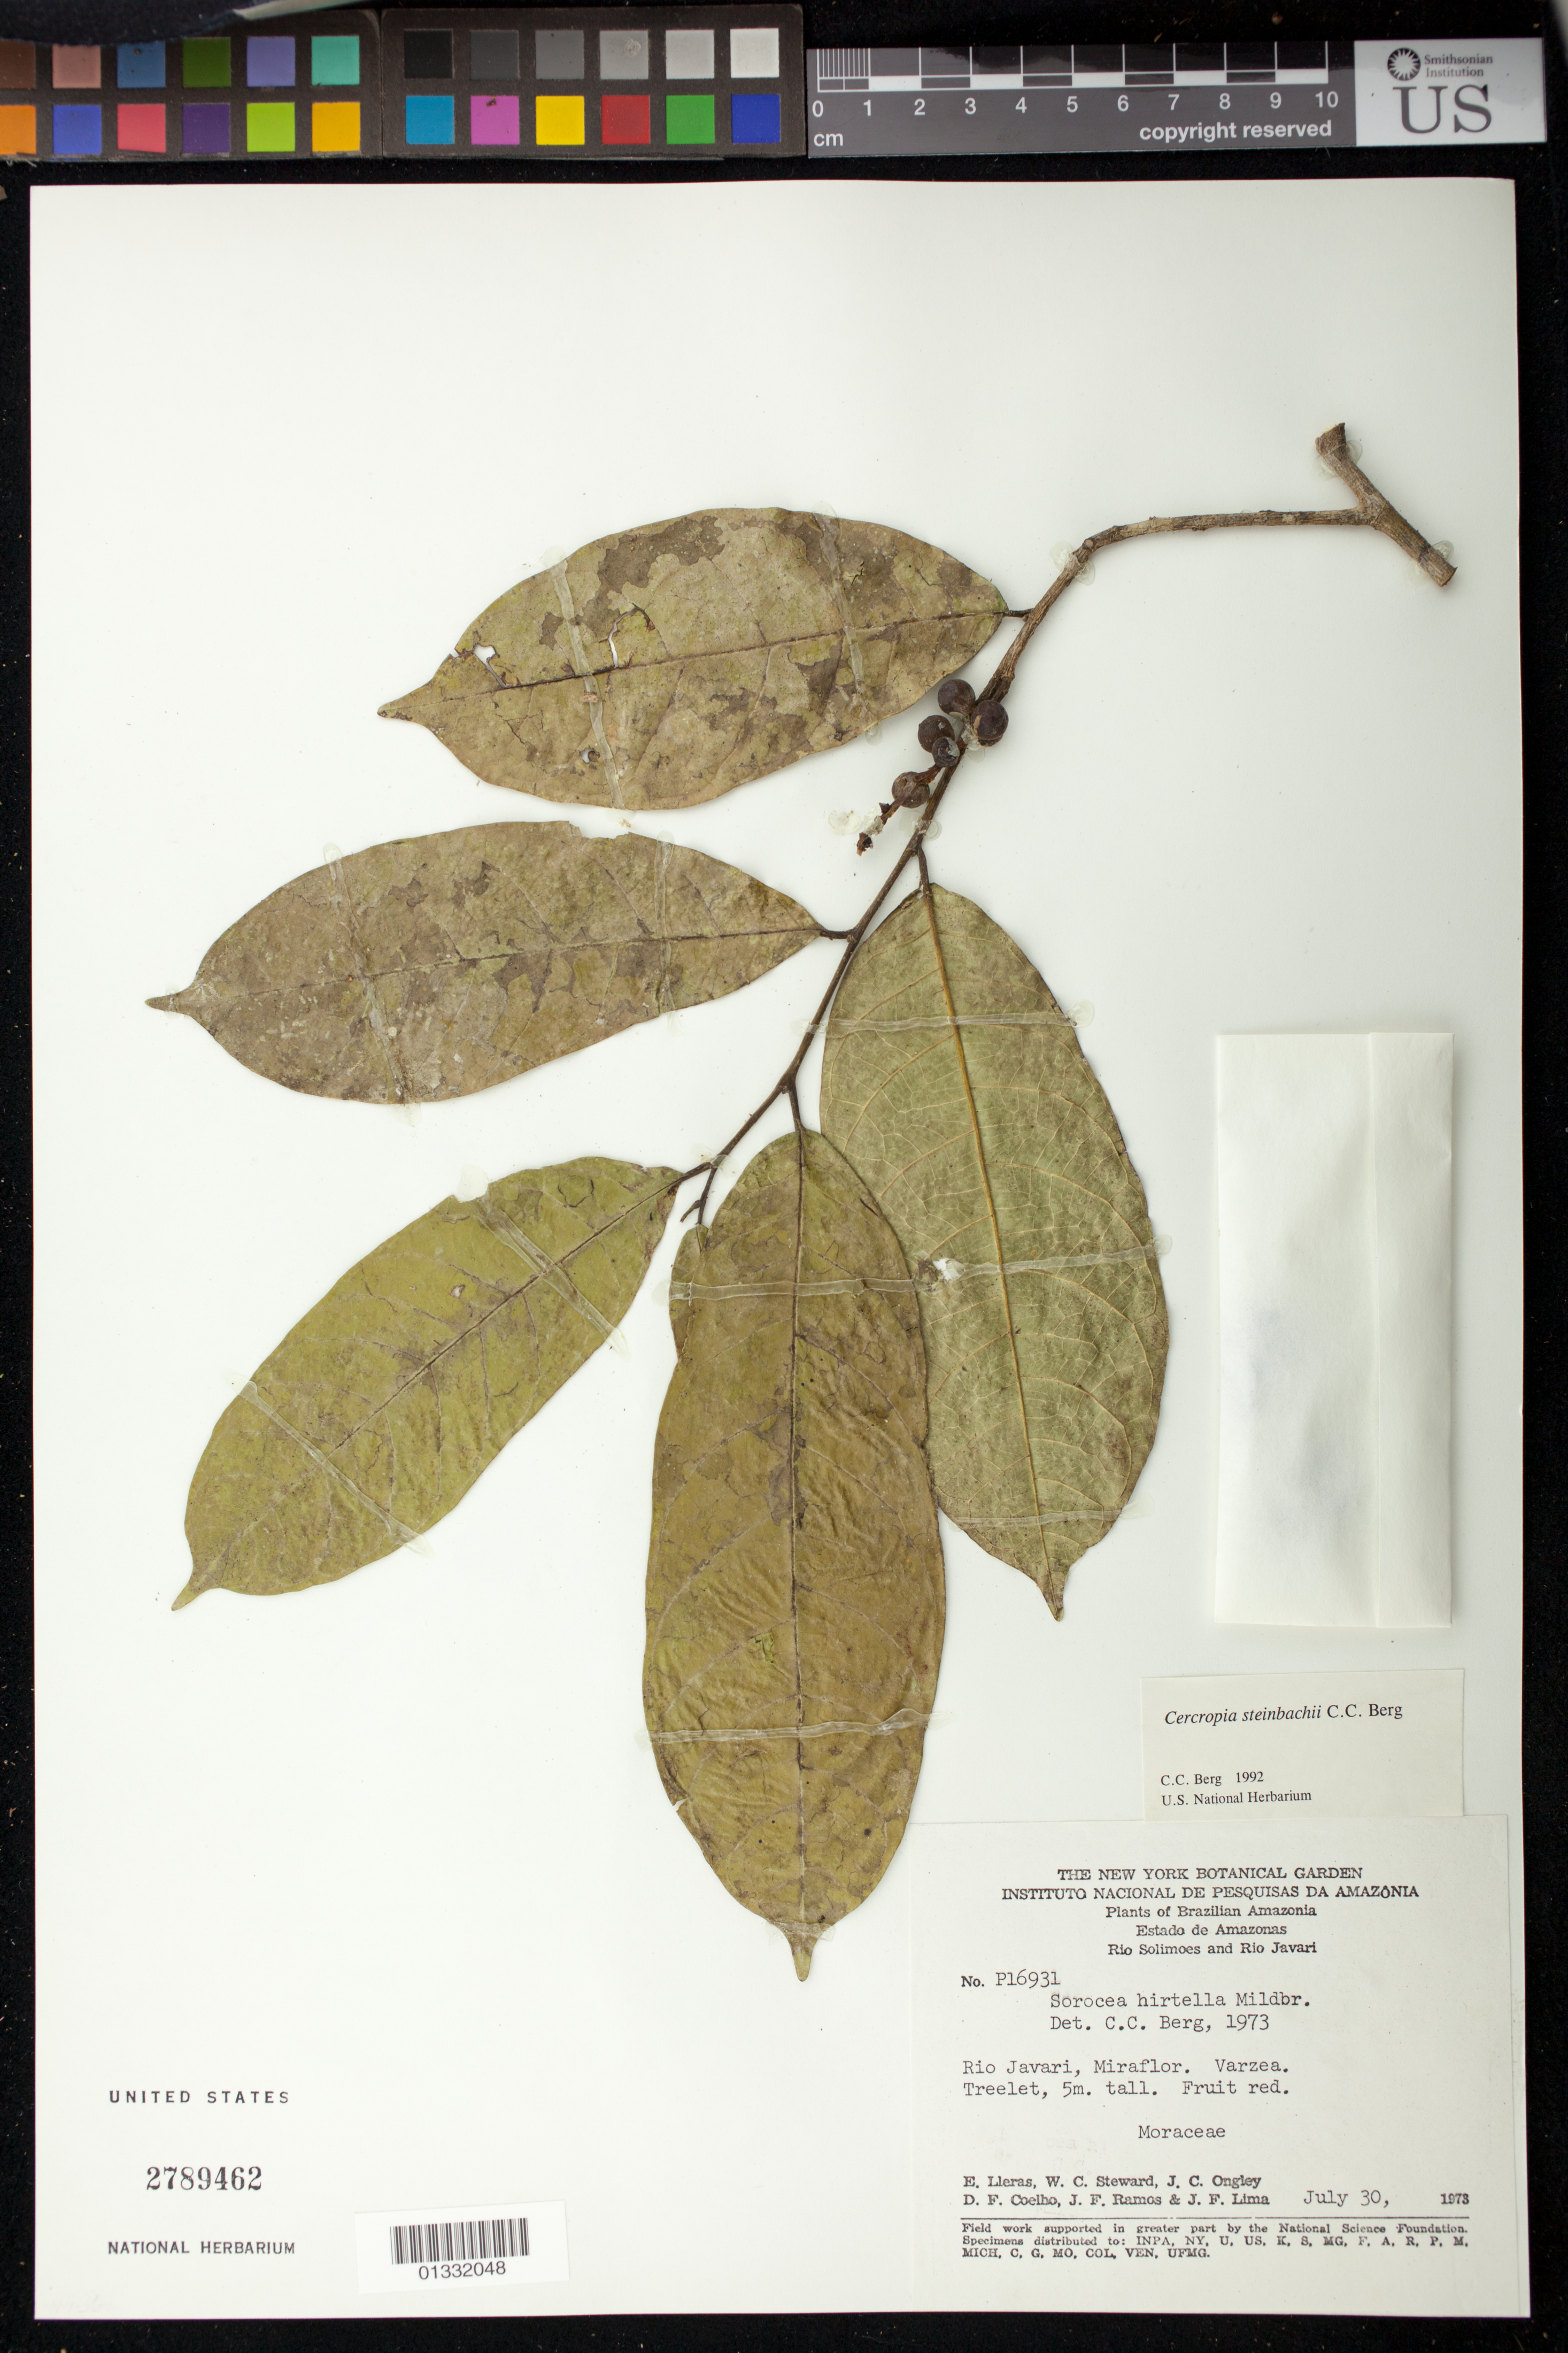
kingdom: Plantae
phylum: Tracheophyta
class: Magnoliopsida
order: Rosales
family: Moraceae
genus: Sorocea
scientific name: Sorocea steinbachii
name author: C.C. Berg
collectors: E. Lleras, W. C. Steward, J. C. Ongley, D. F. Coêlho, J. F. Ramos & J. F. Lima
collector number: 16931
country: Brazil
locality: Rio Javari, Miraflor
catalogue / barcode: US 2789462